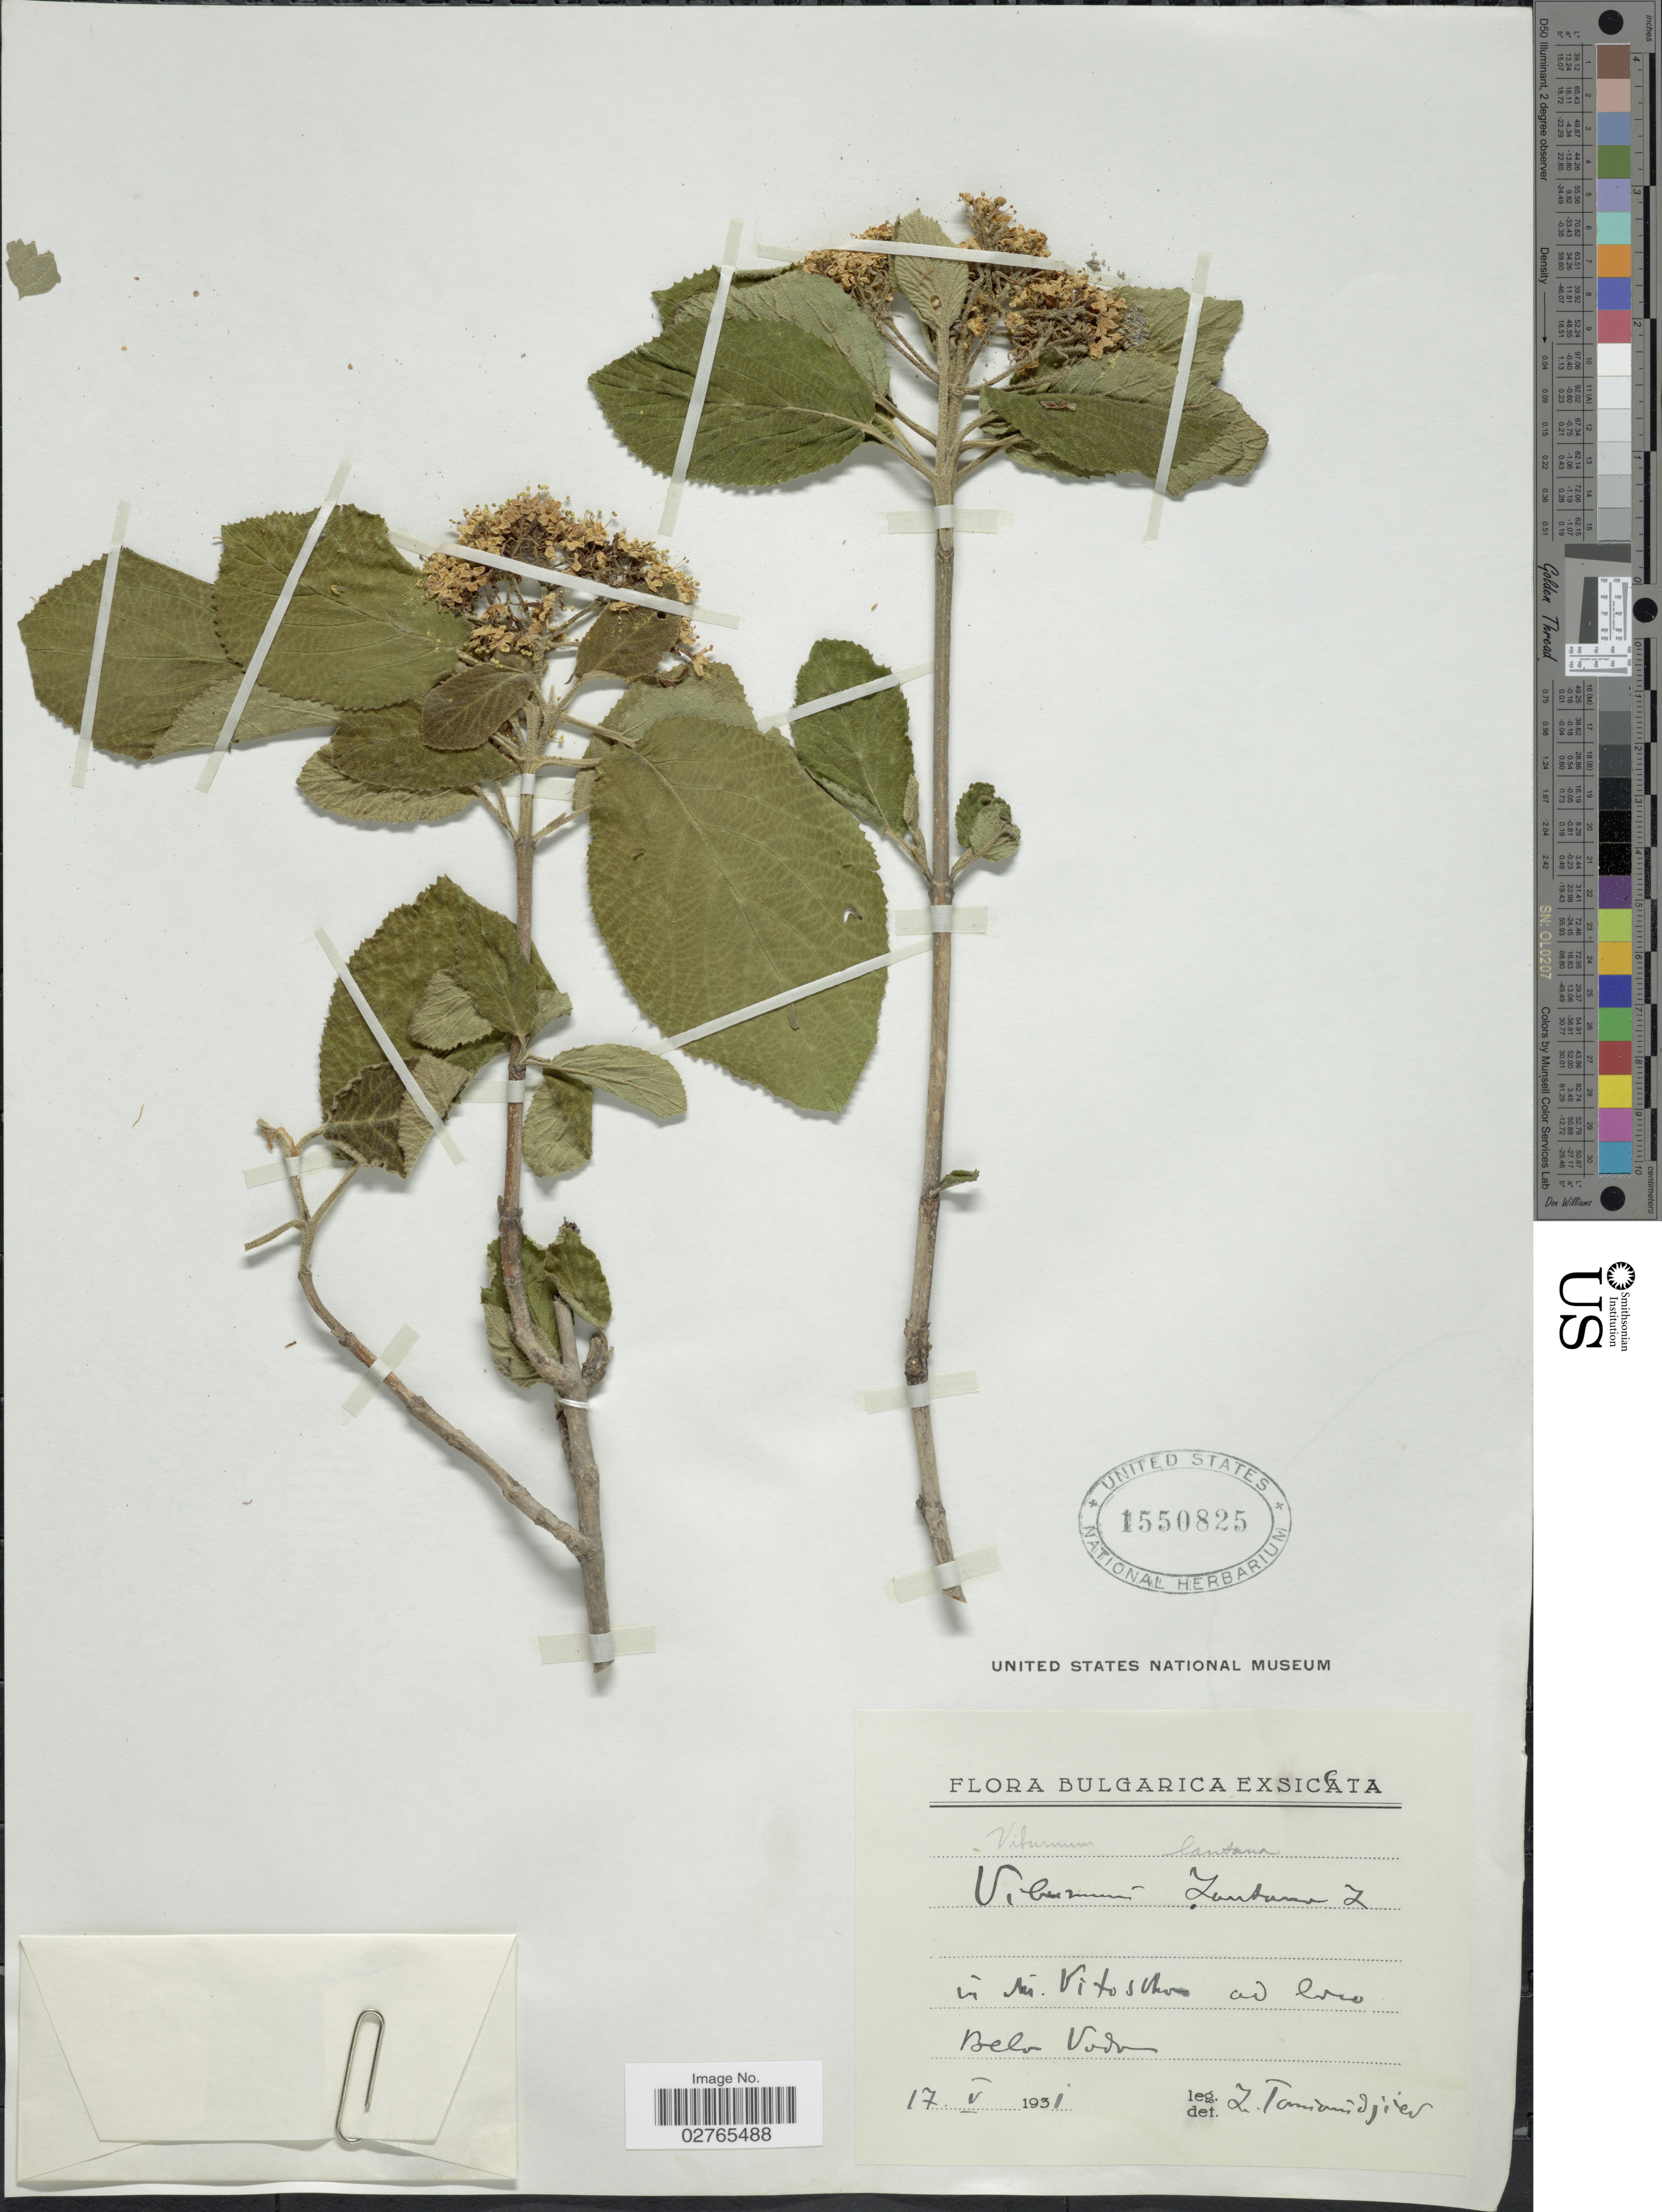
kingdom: Plantae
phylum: Tracheophyta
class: Magnoliopsida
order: Dipsacales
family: Viburnaceae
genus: Viburnum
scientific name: Viburnum lantana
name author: L.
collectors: Z. Tamvudjiev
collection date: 1931-05-17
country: Bulgaria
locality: Bulgarica Exsiccata. In si. Vitoshoro ad loco Belo Voda [interpreted]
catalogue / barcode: US 1550825